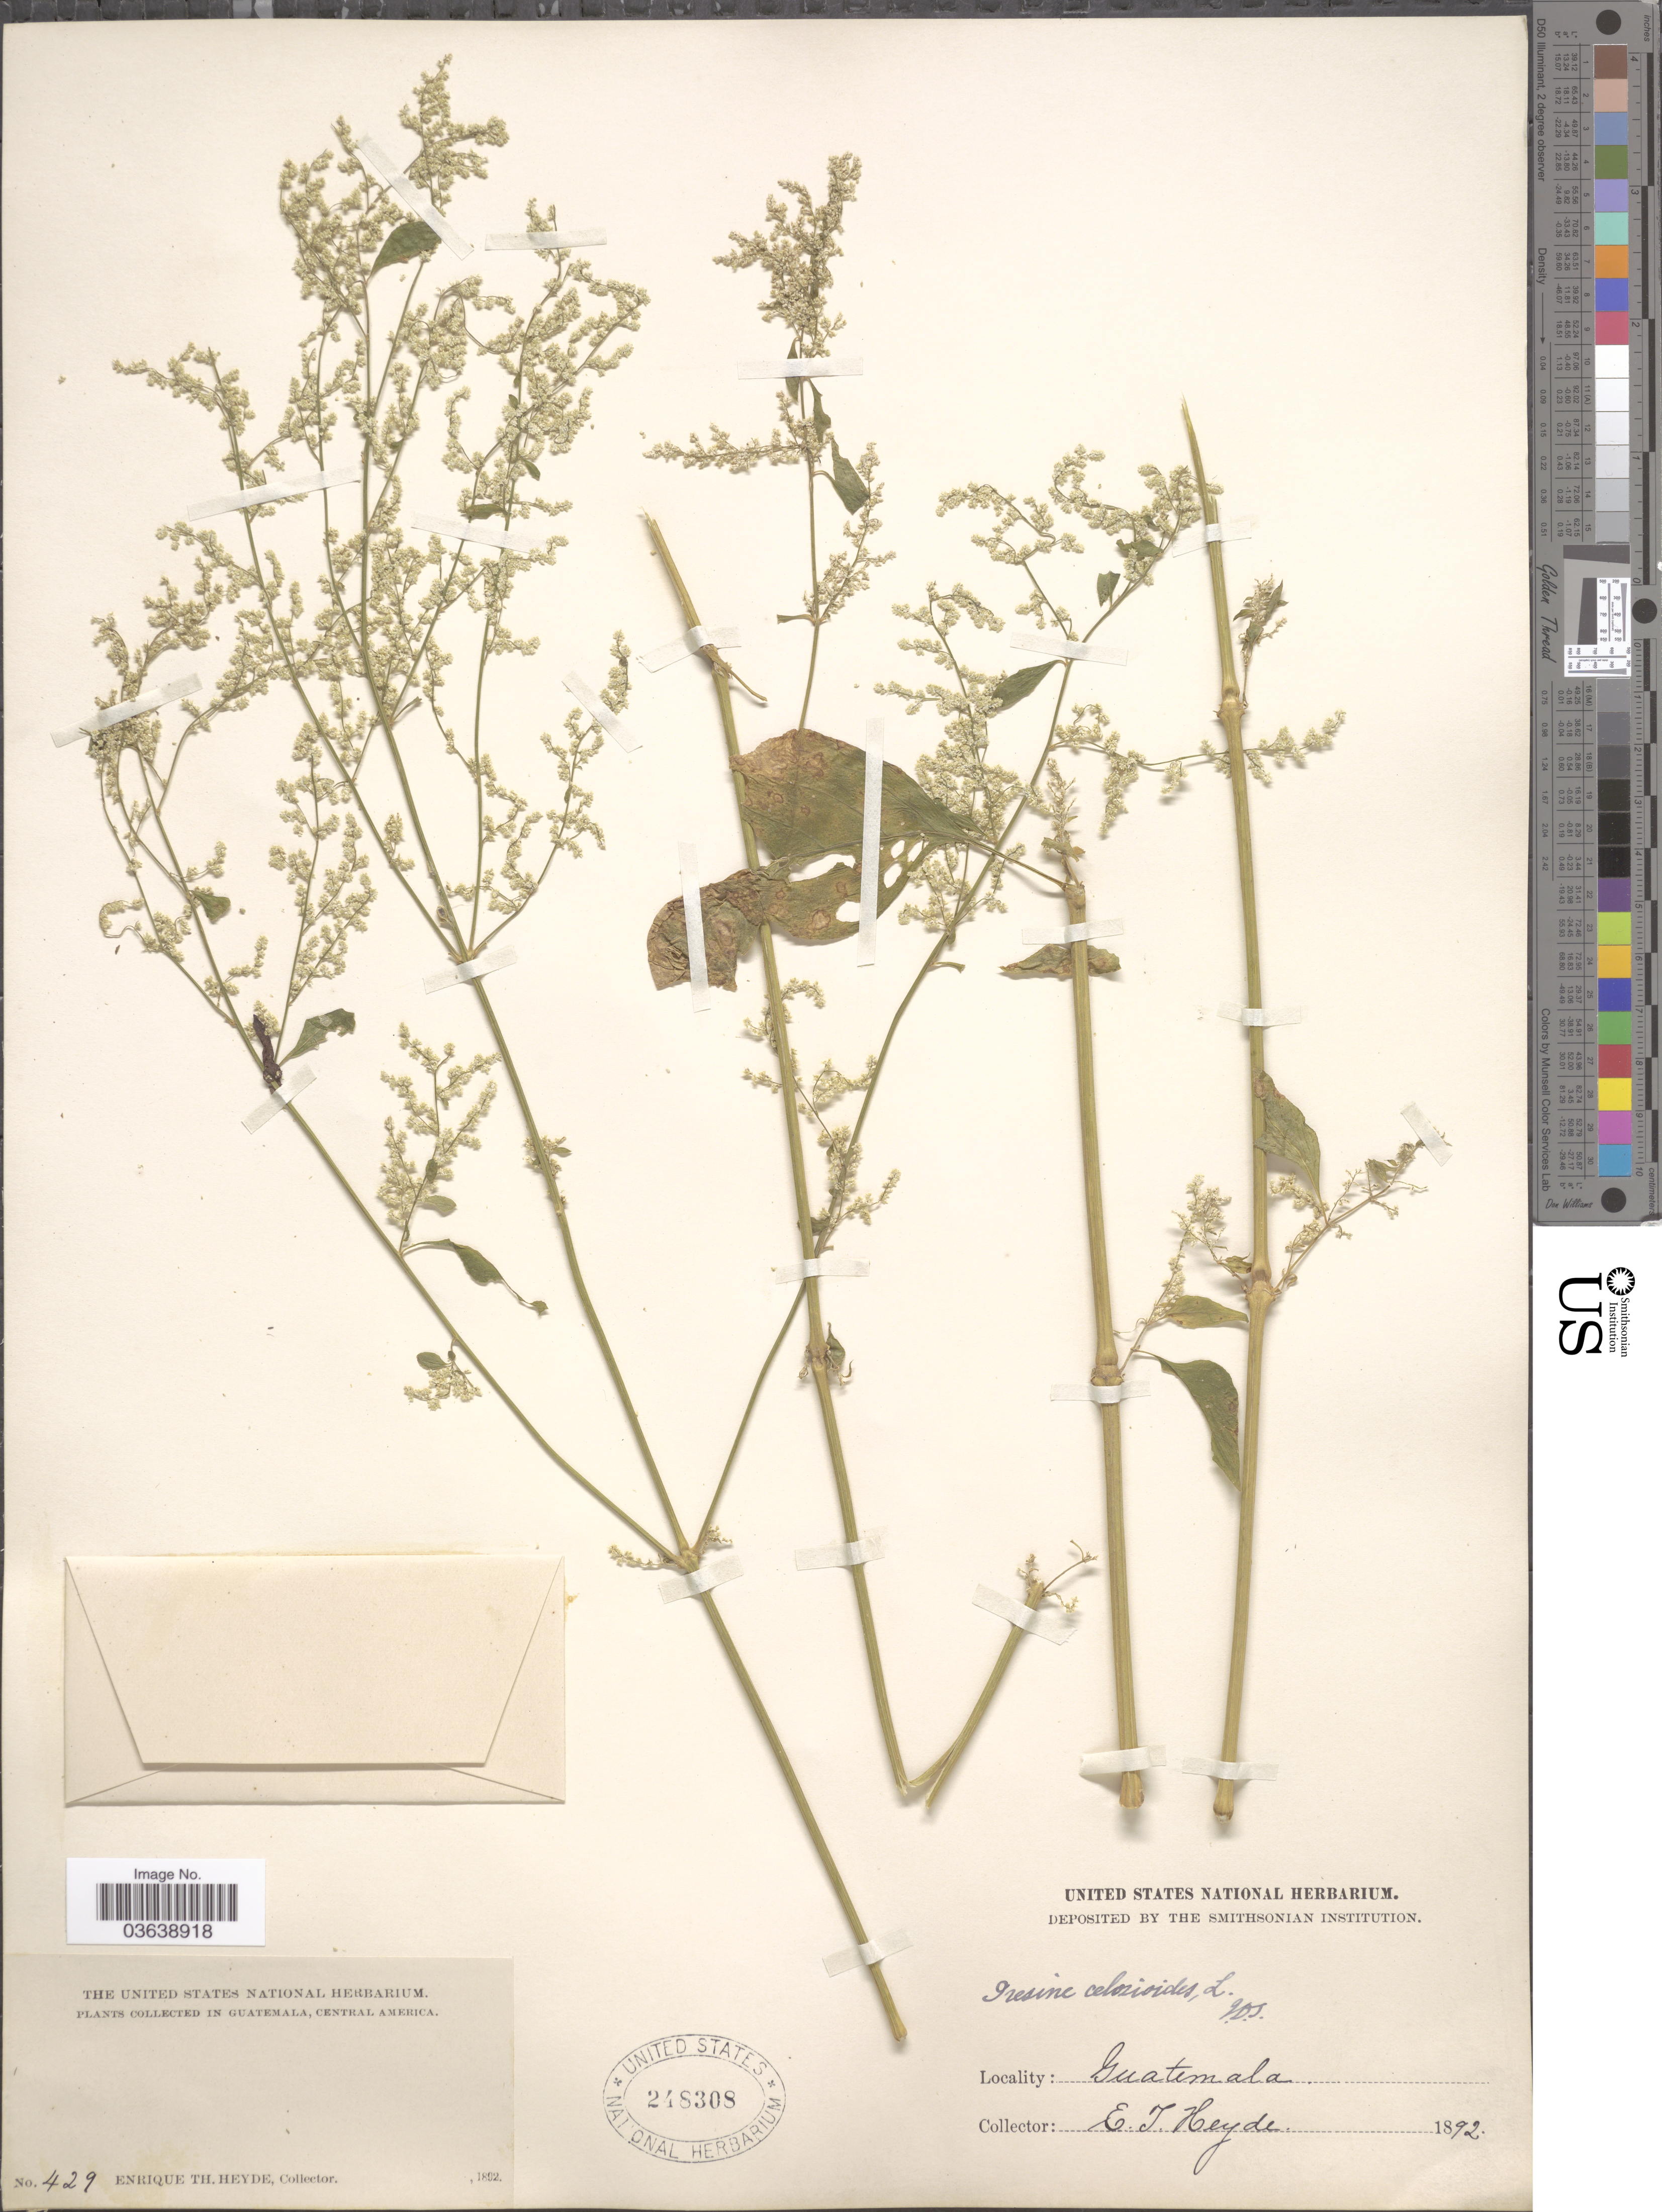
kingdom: Plantae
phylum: Tracheophyta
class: Magnoliopsida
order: Caryophyllales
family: Amaranthaceae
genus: Iresine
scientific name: Iresine celosia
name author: L.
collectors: E. T. Heyde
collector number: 429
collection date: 1892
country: Guatemala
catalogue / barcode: US 248308